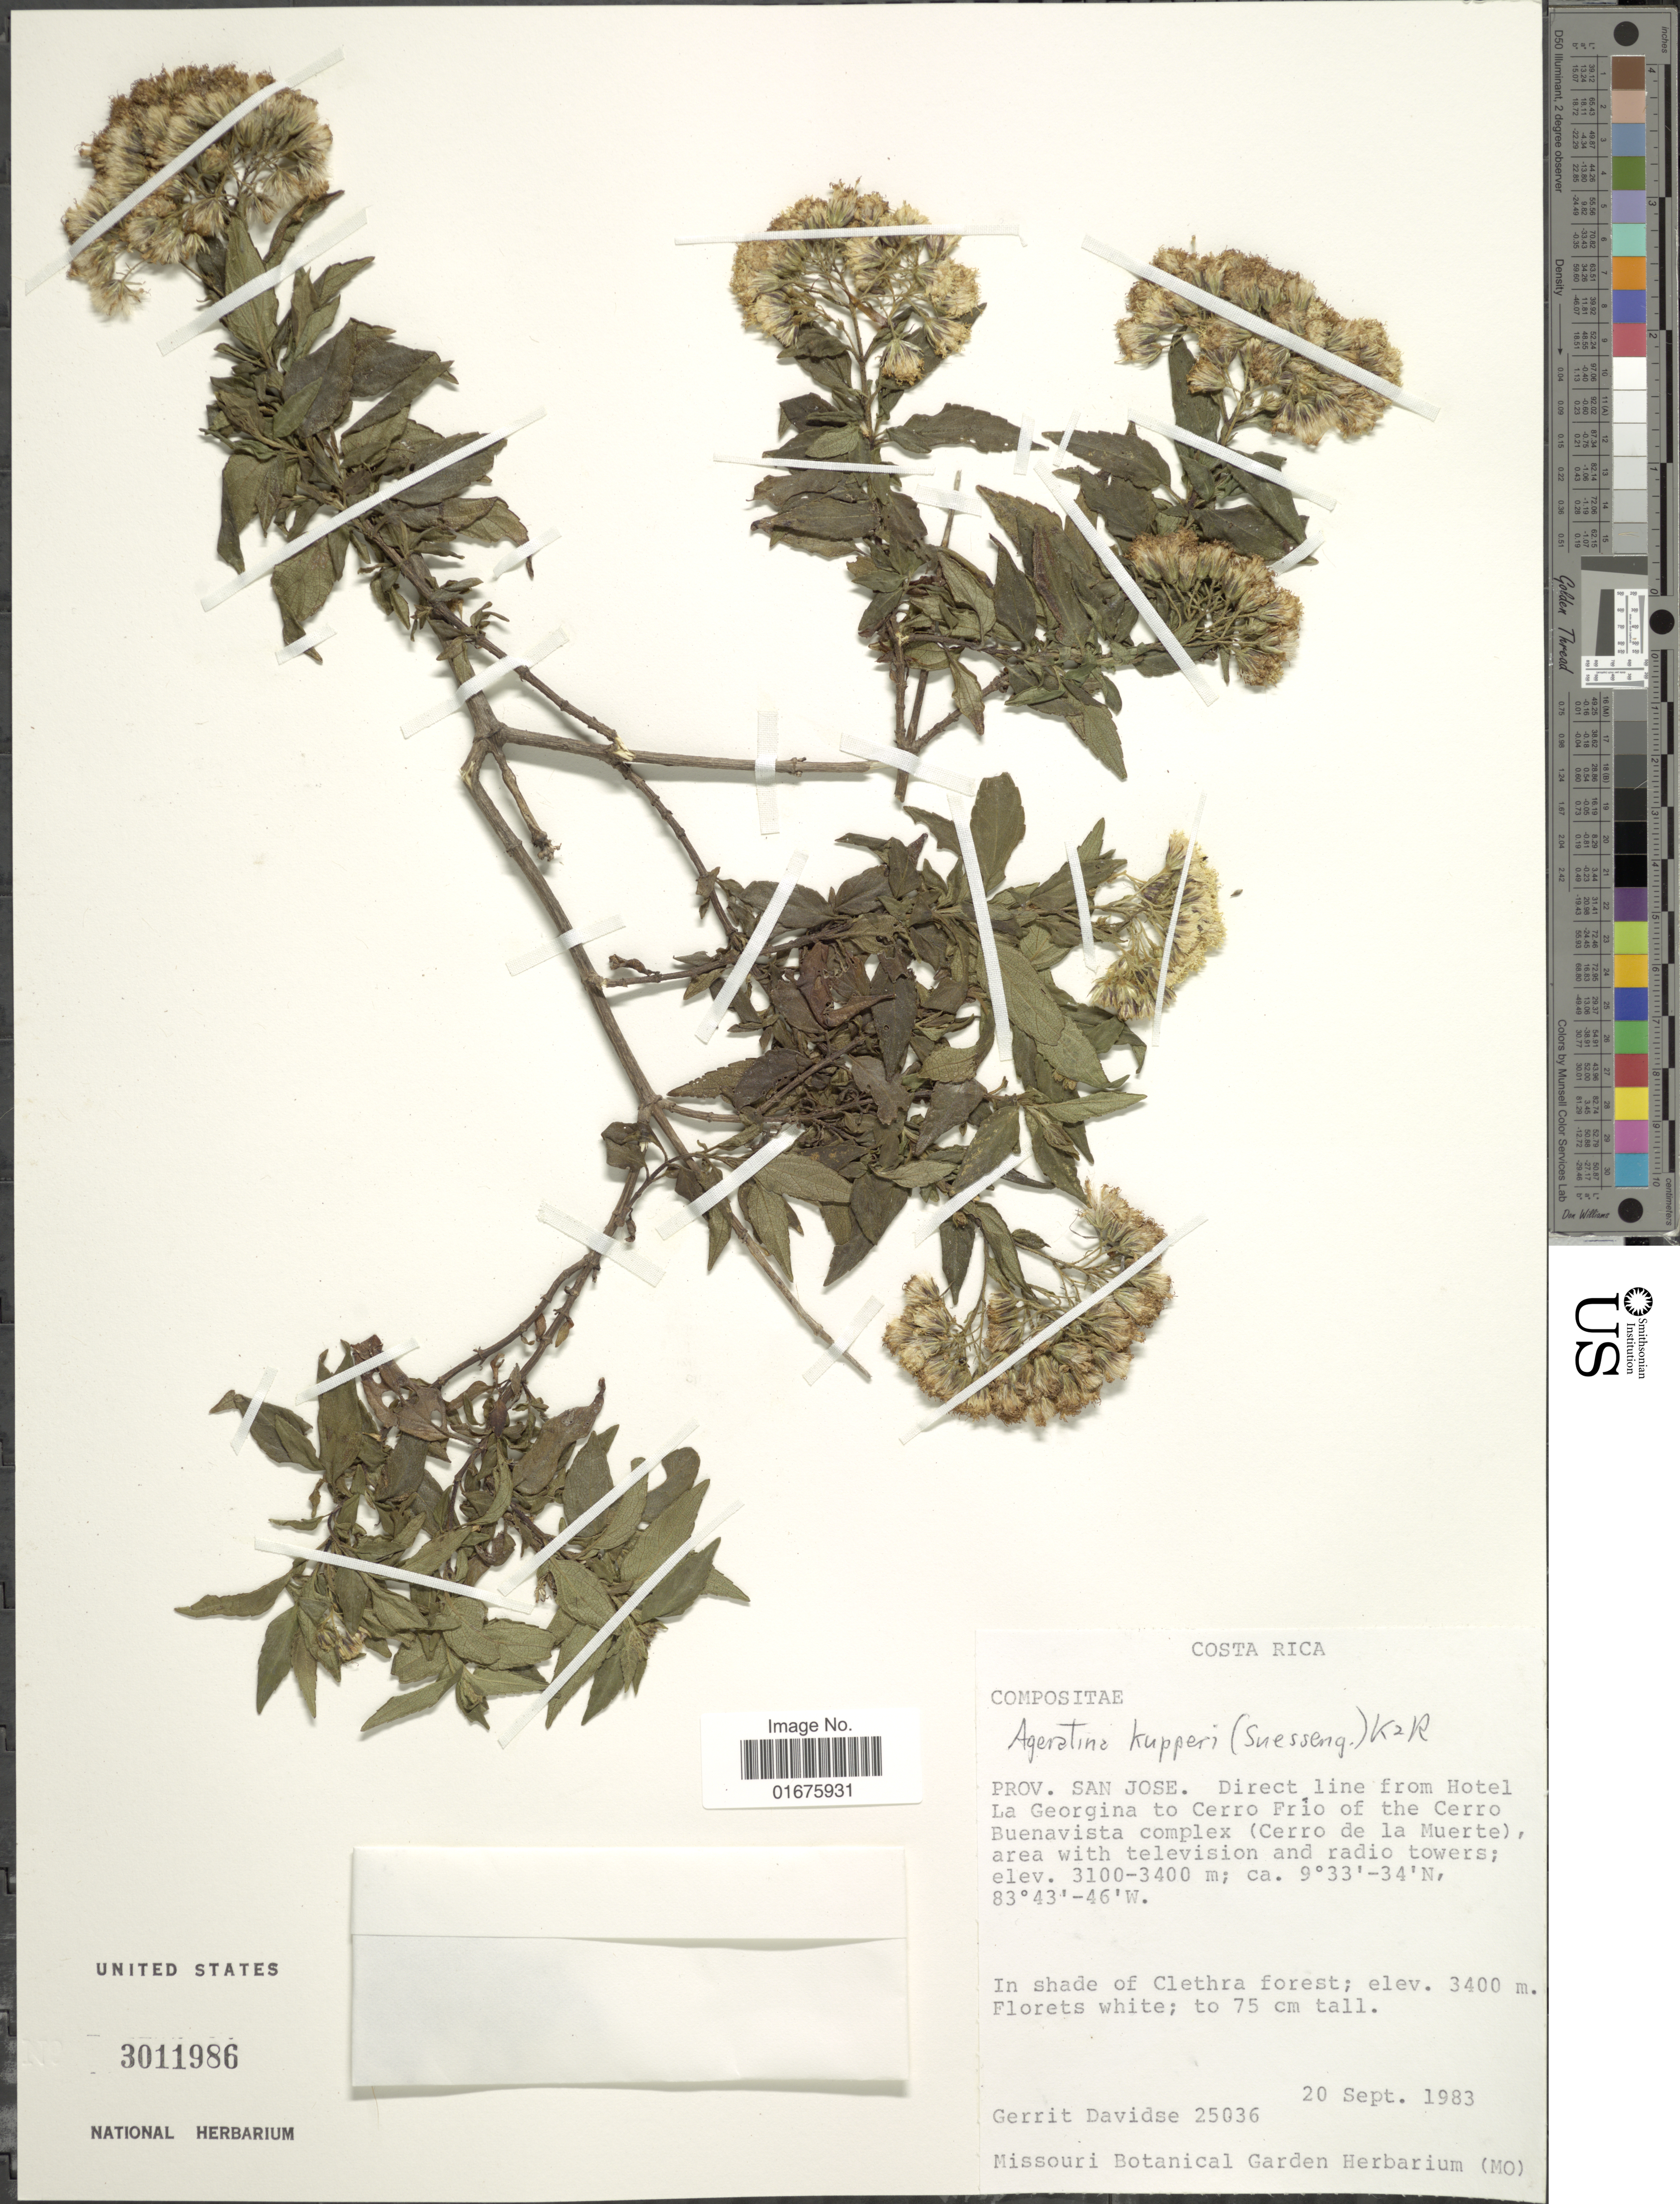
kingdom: Plantae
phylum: Tracheophyta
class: Magnoliopsida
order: Asterales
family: Asteraceae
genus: Ageratina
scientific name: Ageratina kupperi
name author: (Suess.) R.M. King & H. Rob.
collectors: G. Davidse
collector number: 25036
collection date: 1983-09-20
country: Costa Rica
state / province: San José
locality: Direct line from Hotel La Georgina to Cerro Frío of the Cerro Buenavista complex (Cerro de la Muerte), area with television and radio towers, in shade of Clethra forest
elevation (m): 3100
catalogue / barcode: US 3011986